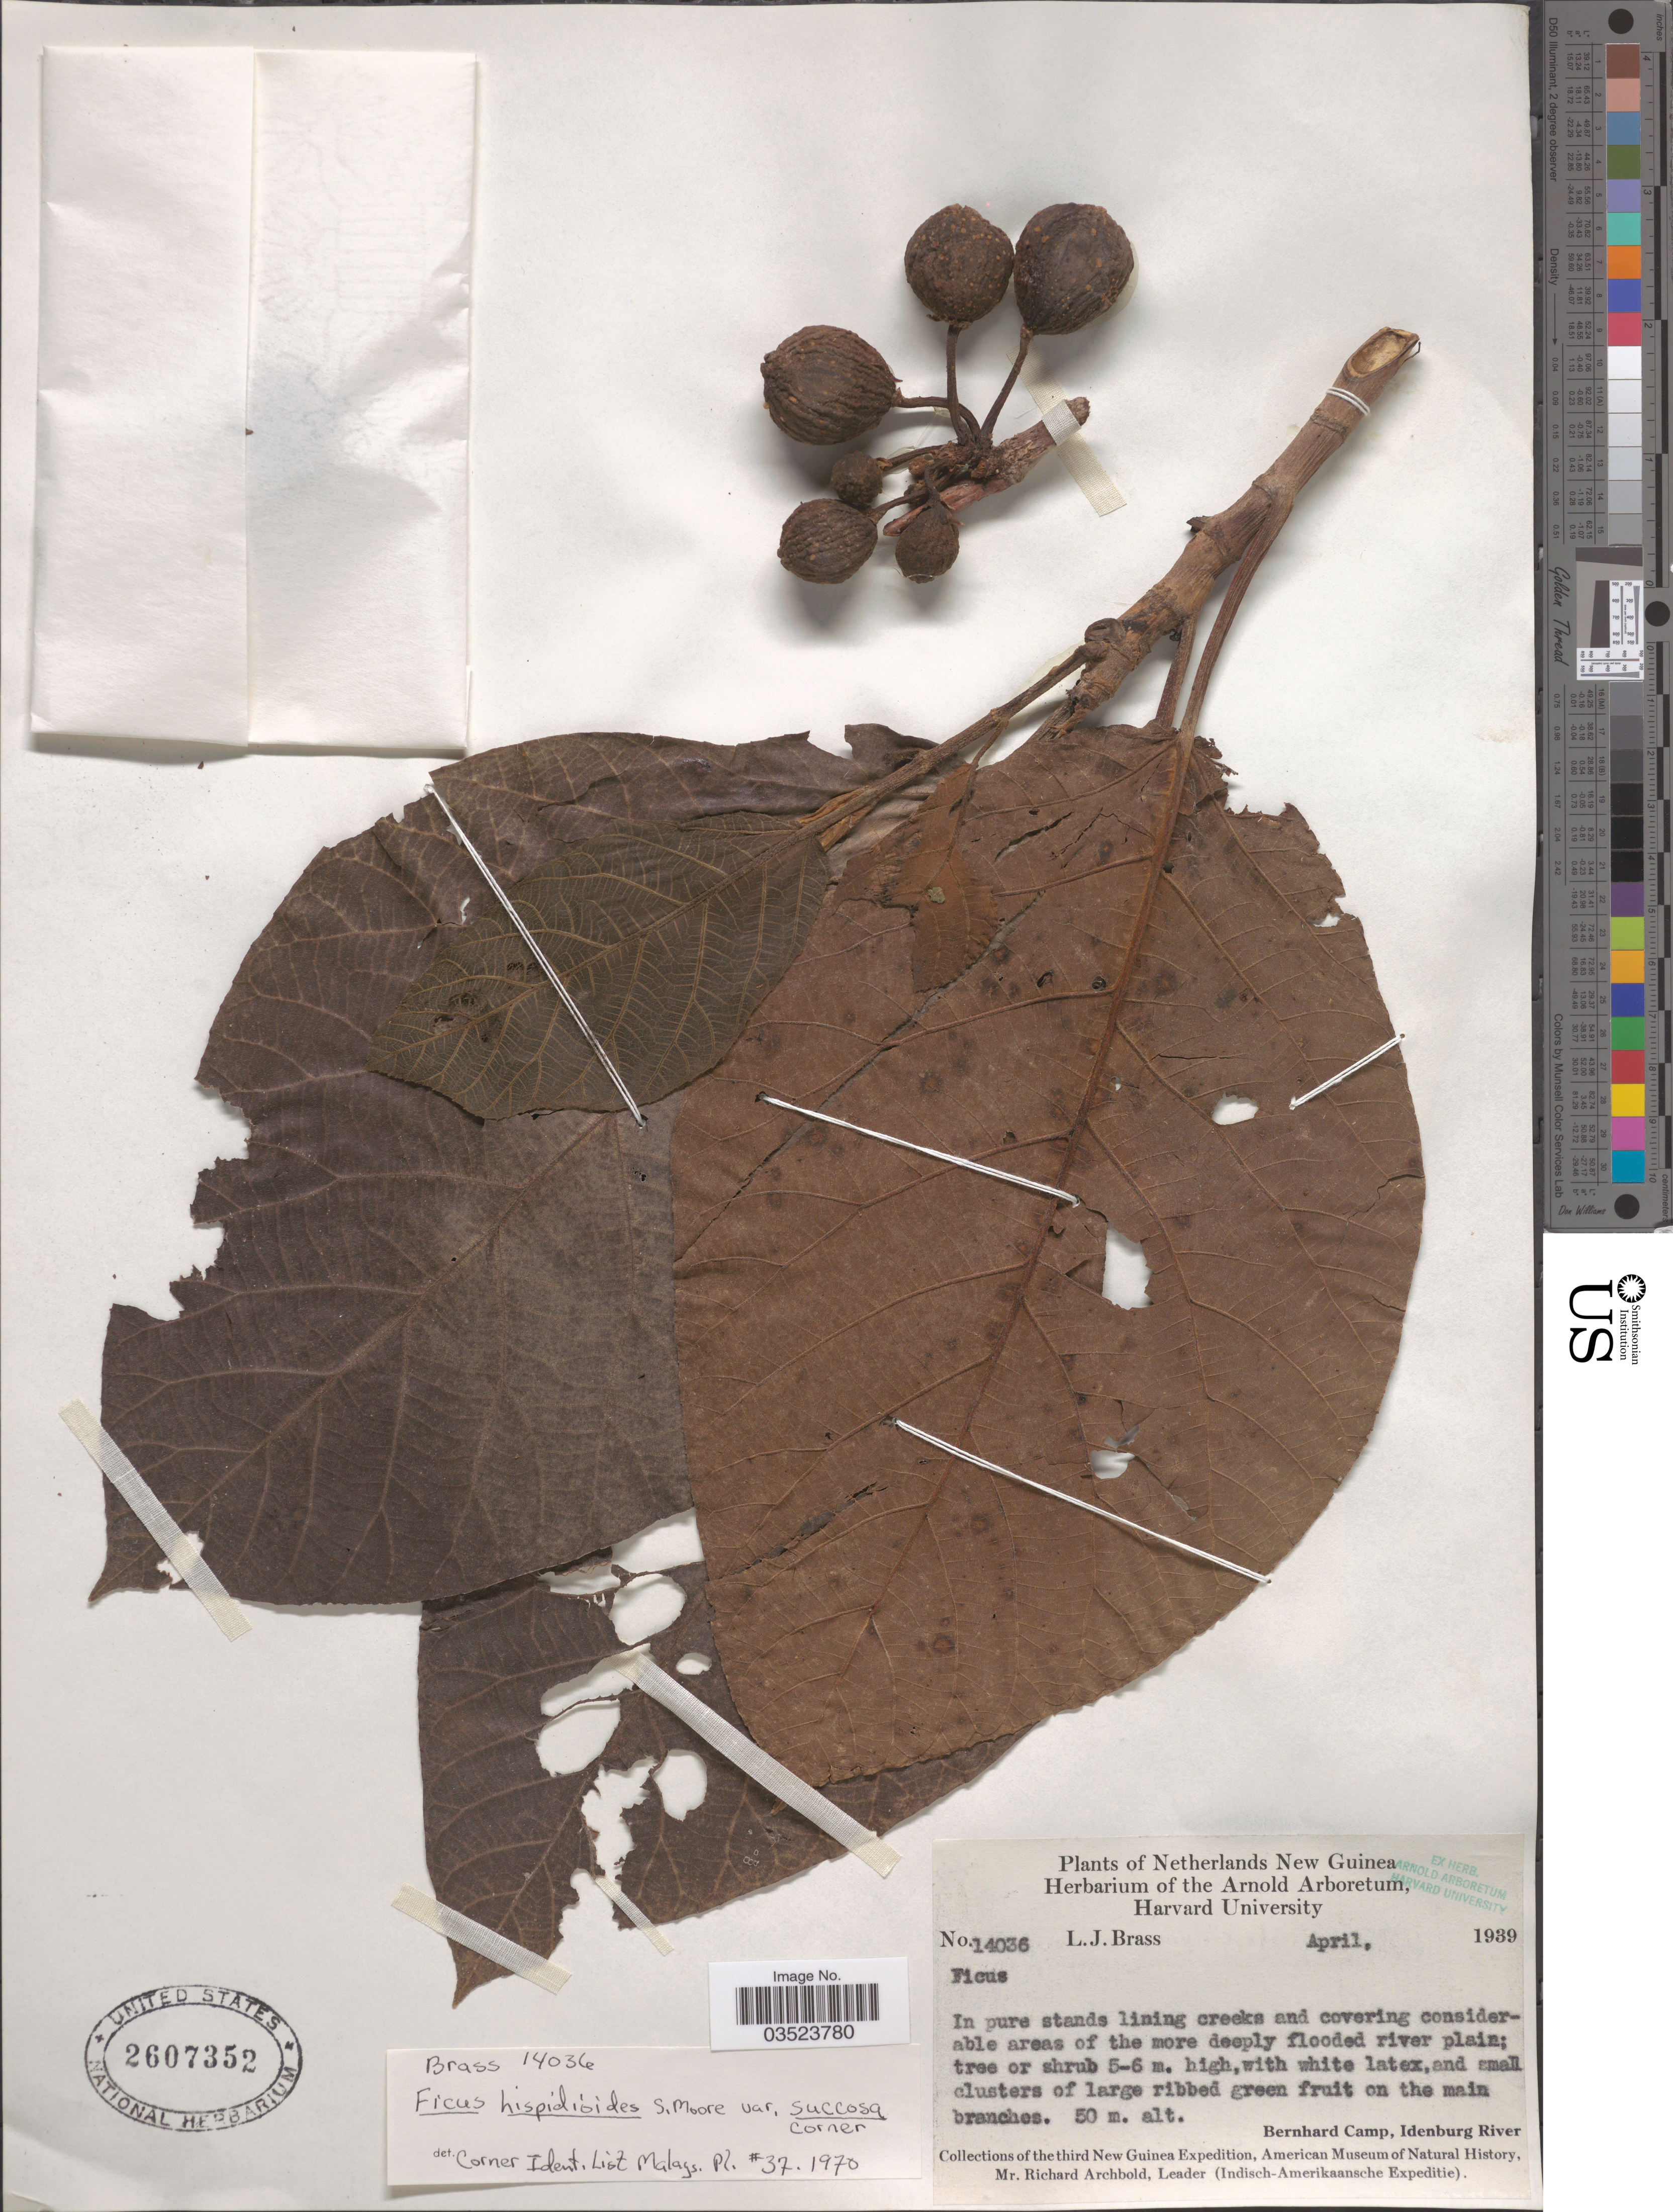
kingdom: Plantae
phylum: Tracheophyta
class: Magnoliopsida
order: Rosales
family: Moraceae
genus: Ficus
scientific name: Ficus hispidioides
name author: S. Moore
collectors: L. J. Brass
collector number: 14036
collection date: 1939-04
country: Indonesia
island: New Guinea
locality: Netherlands New Guinea. Bernhard Camp, Idenburg River.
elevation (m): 50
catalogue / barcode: US 2607352